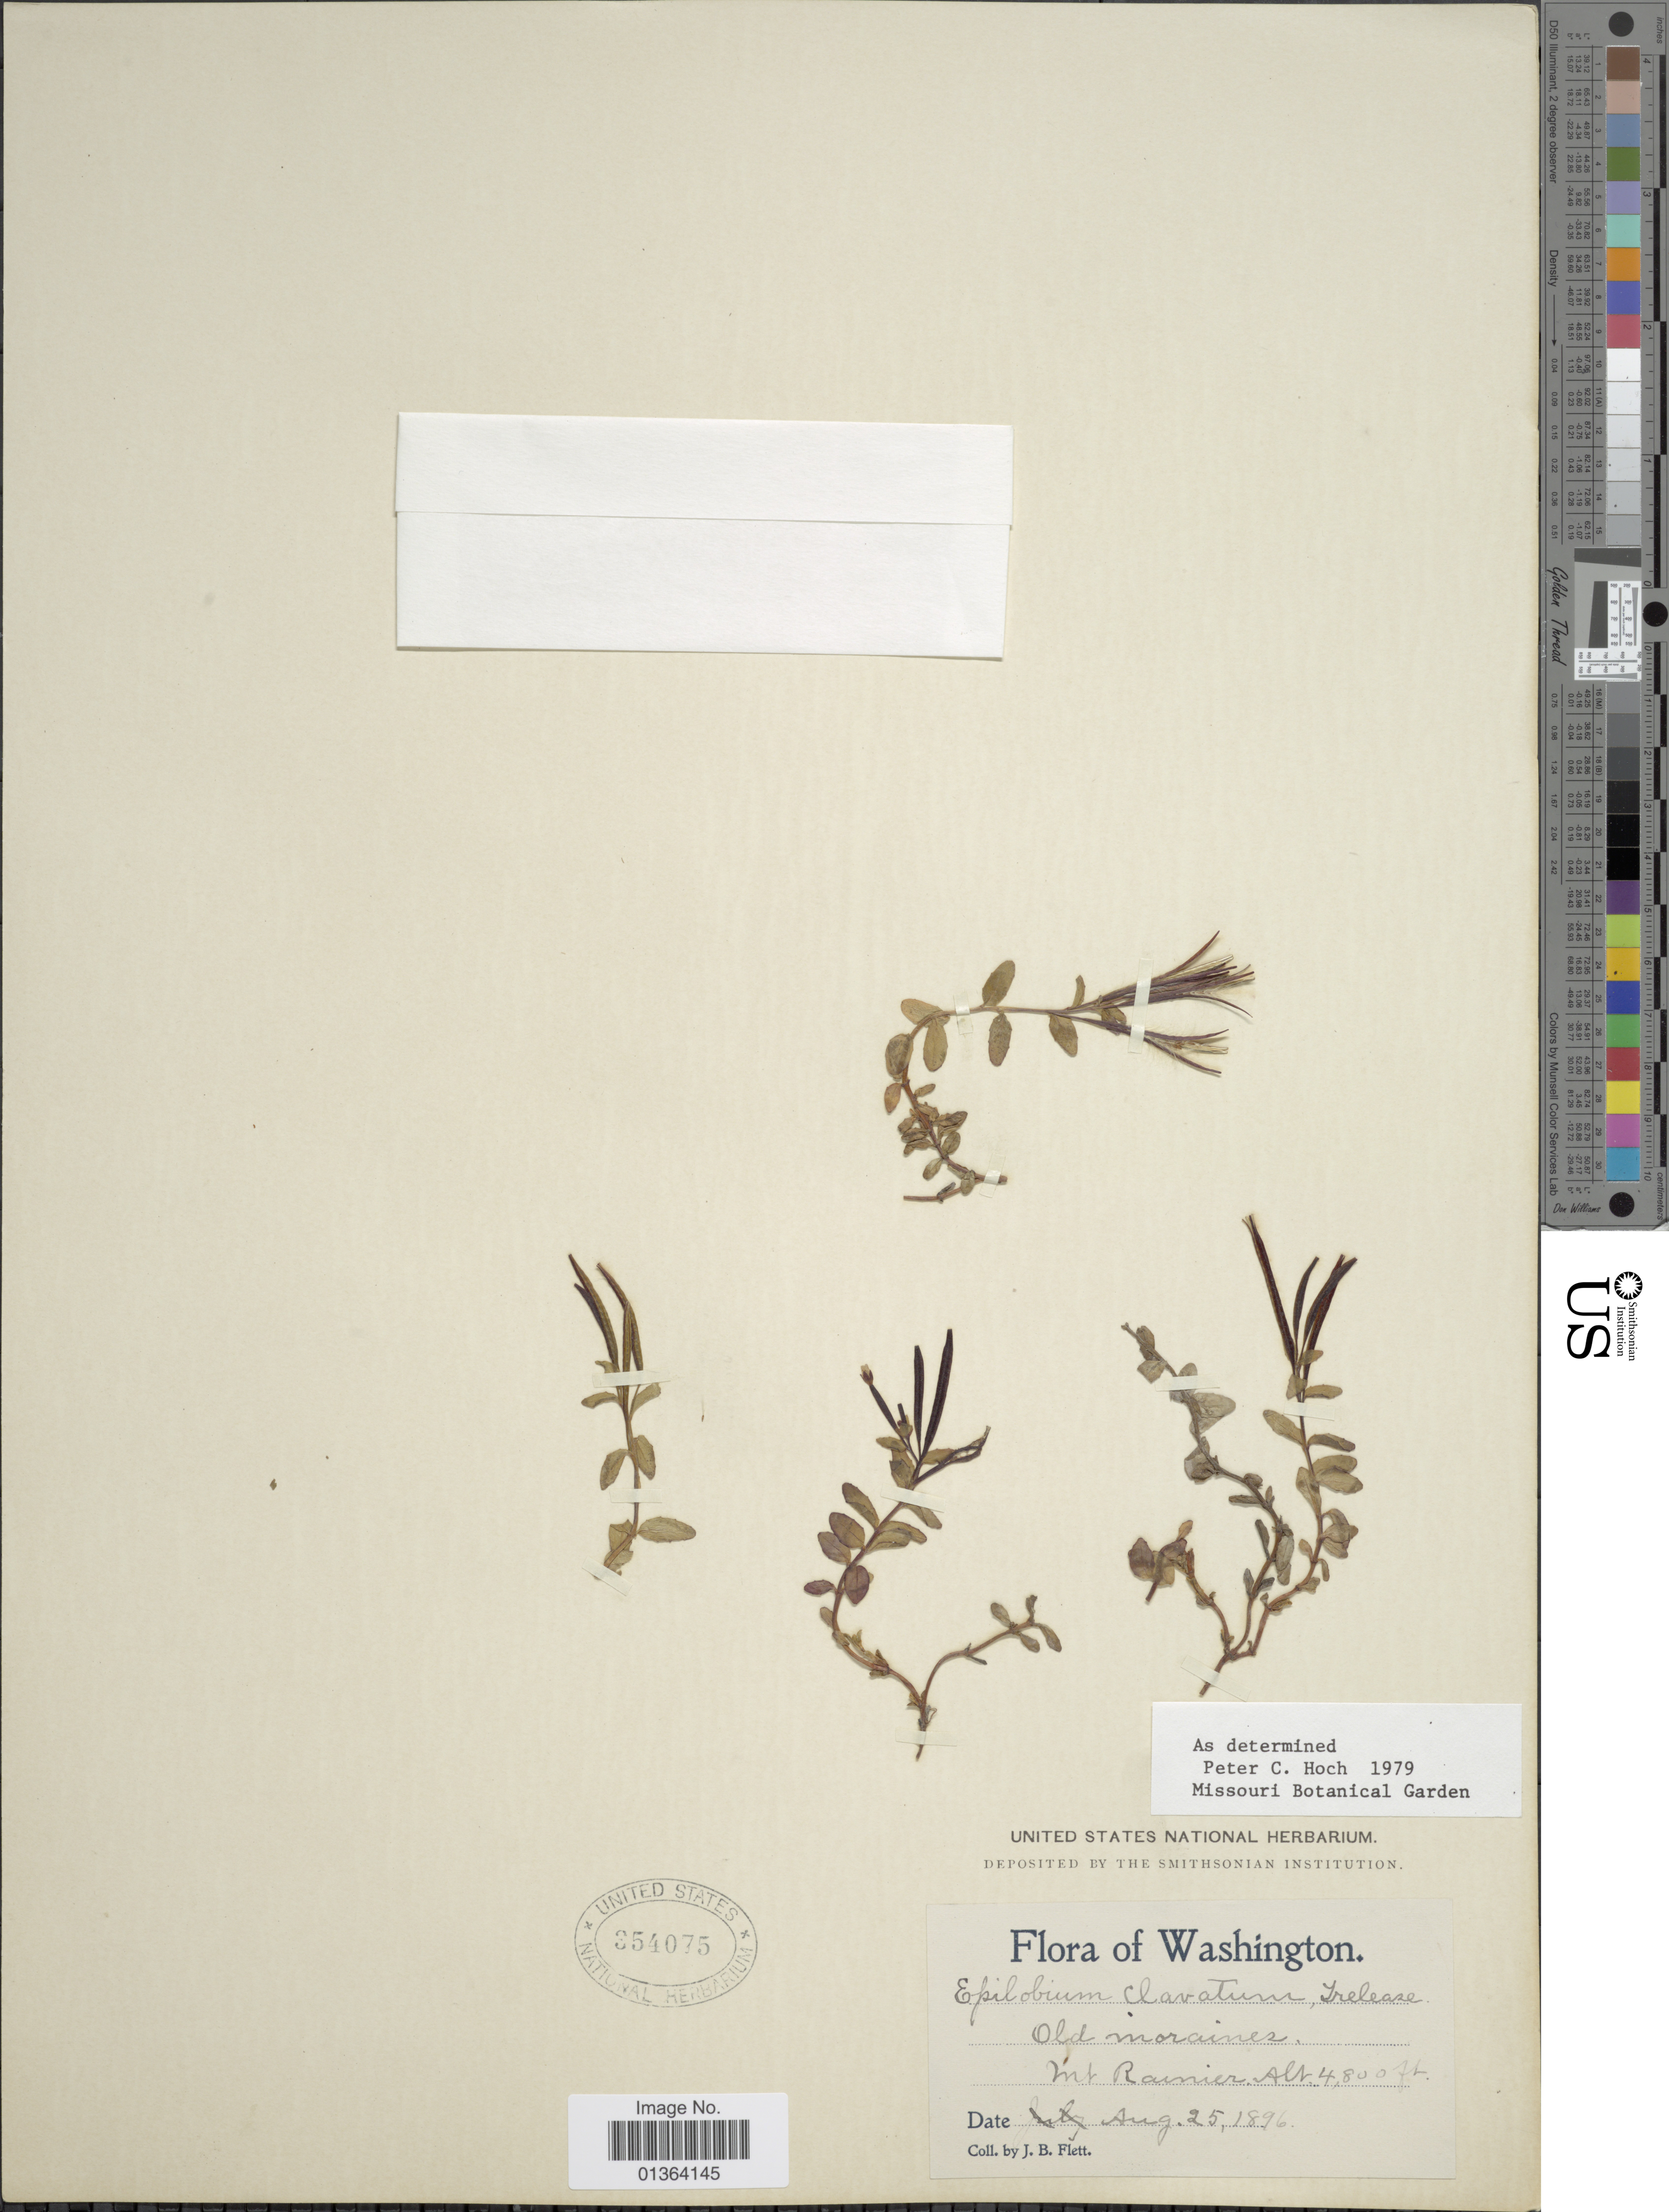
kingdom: Plantae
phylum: Tracheophyta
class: Magnoliopsida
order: Myrtales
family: Onagraceae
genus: Epilobium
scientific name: Epilobium clavatum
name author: Hausskn.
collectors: J. Flett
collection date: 1896-08-25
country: United States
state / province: Washington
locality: Mt. Rainier.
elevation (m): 1463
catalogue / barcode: US 354075